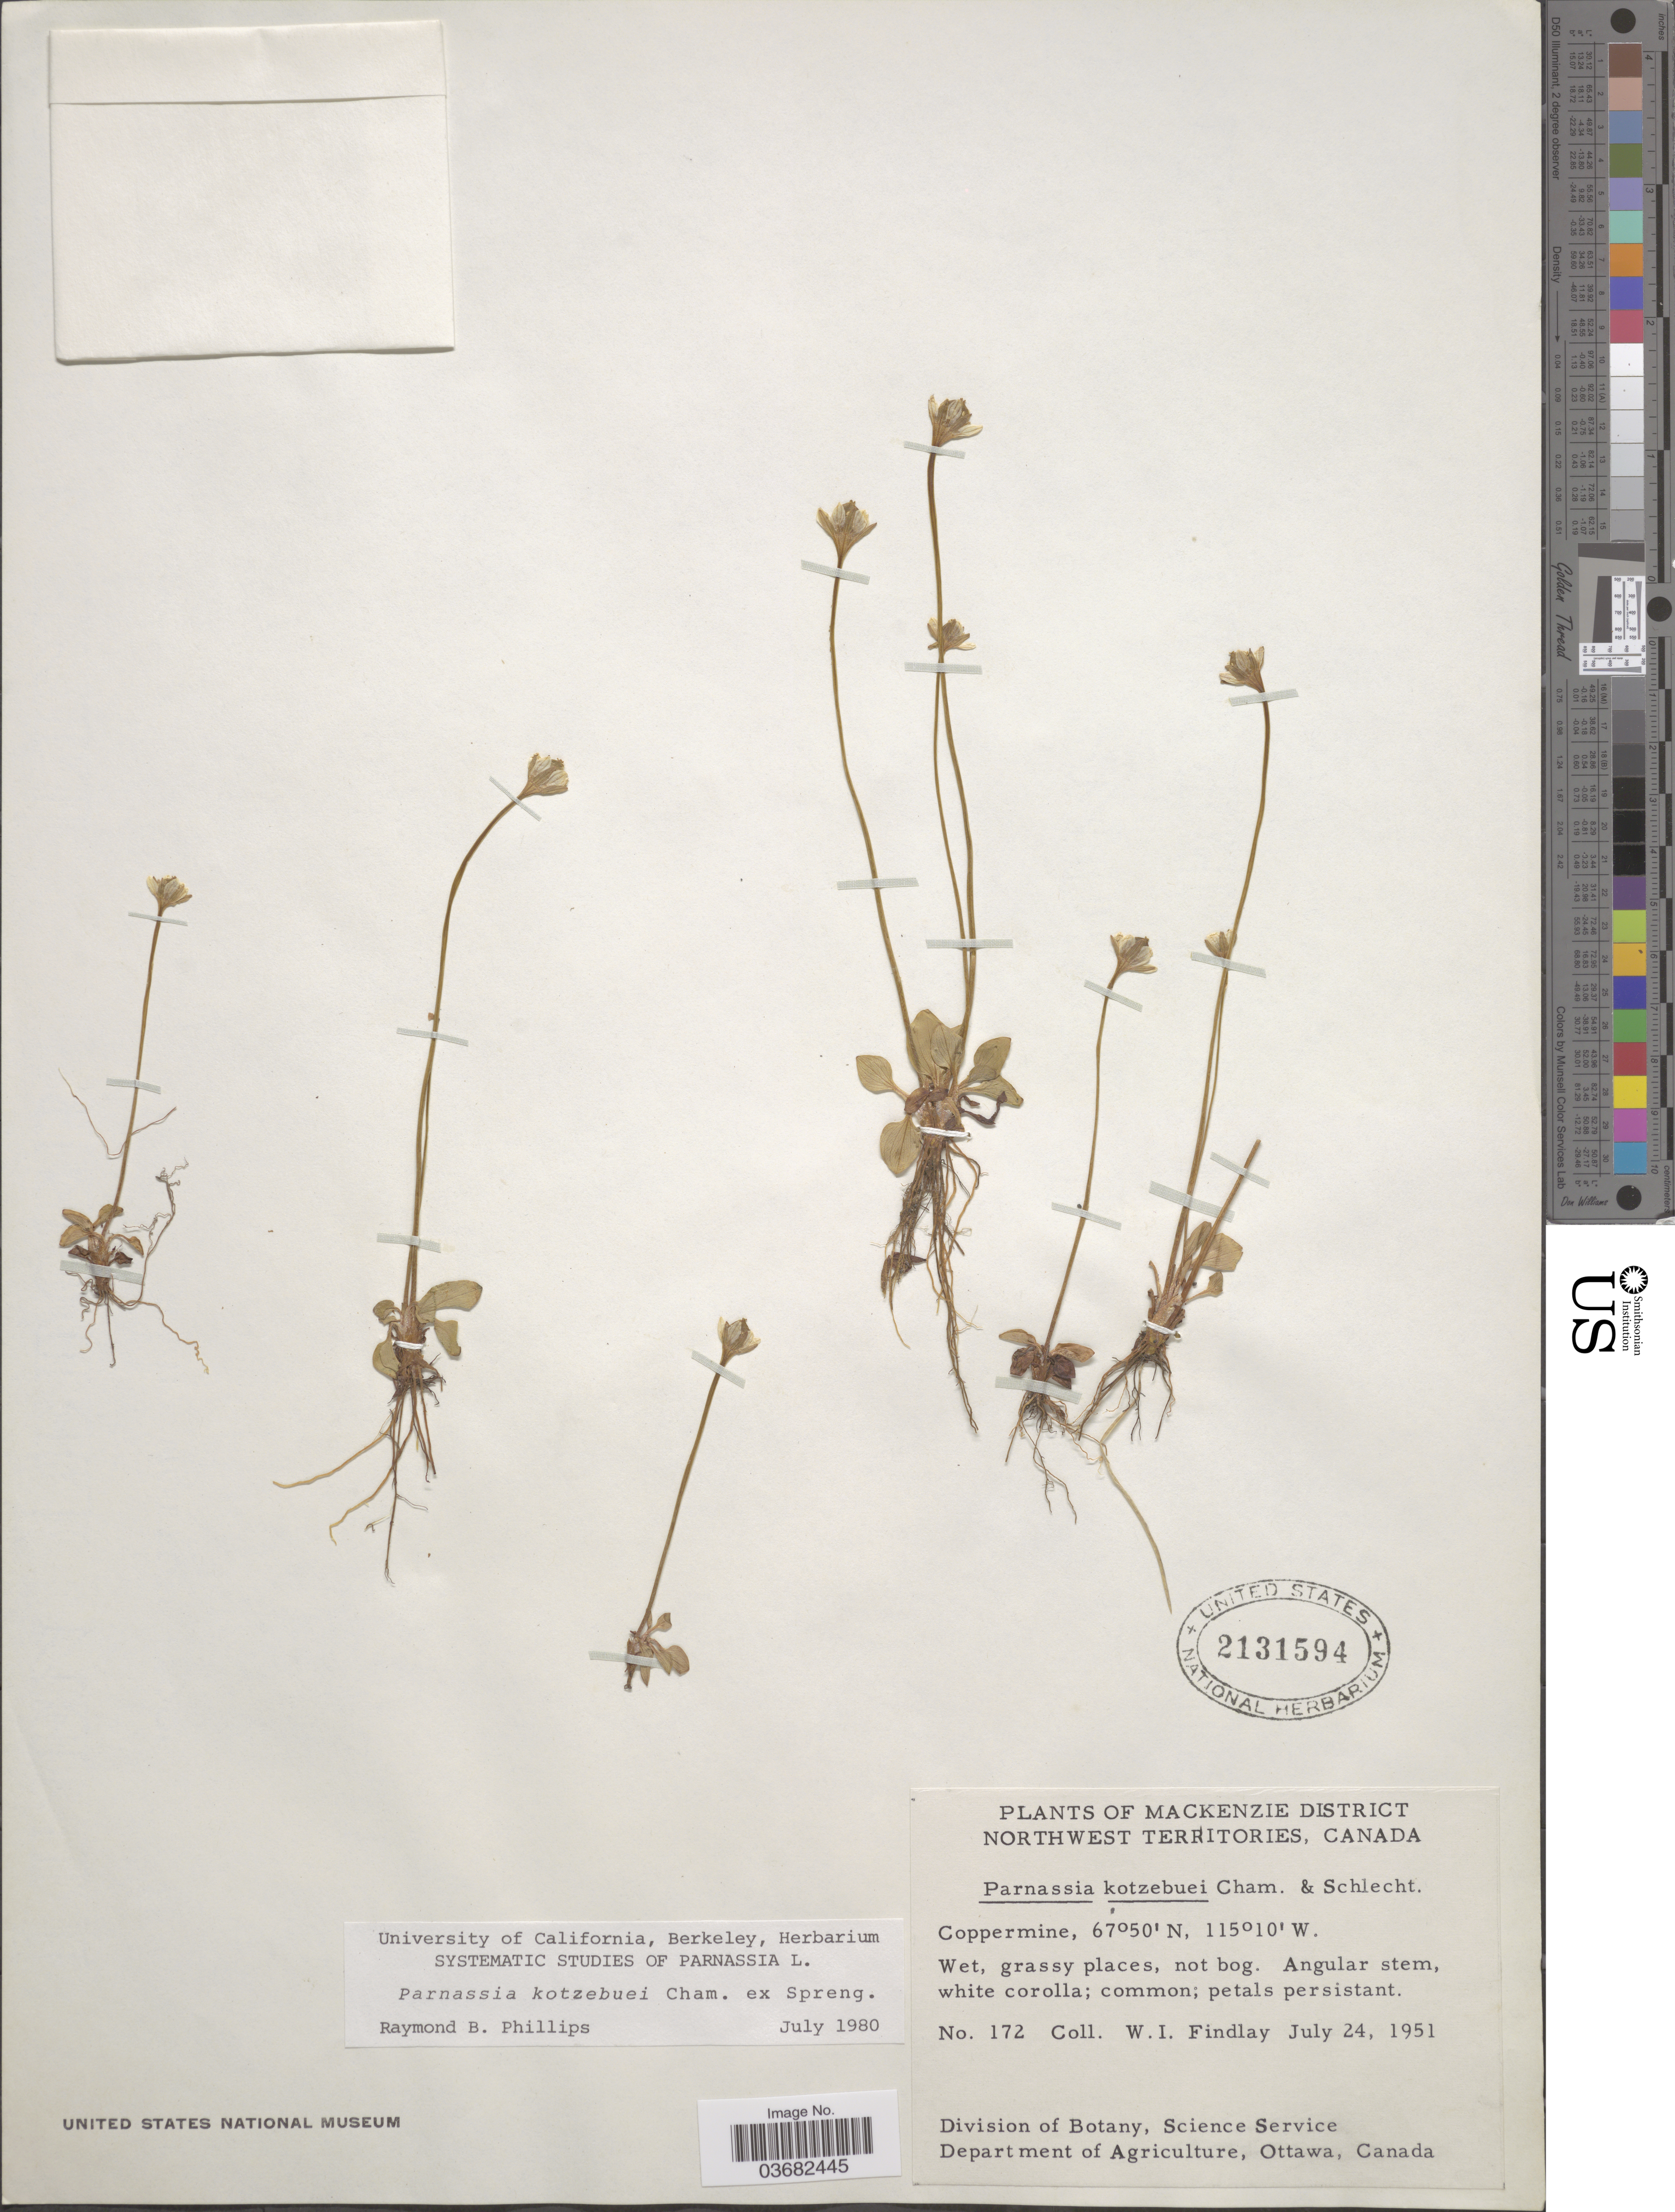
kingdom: Plantae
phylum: Tracheophyta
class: Magnoliopsida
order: Celastrales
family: Parnassiaceae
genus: Parnassia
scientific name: Parnassia kotzebuei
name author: Cham. ex Spreng.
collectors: W. Findlay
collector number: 172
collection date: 1951-07-24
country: Canada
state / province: Northwest Territories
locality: Mackenzie District. Coppermine.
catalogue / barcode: US 213594